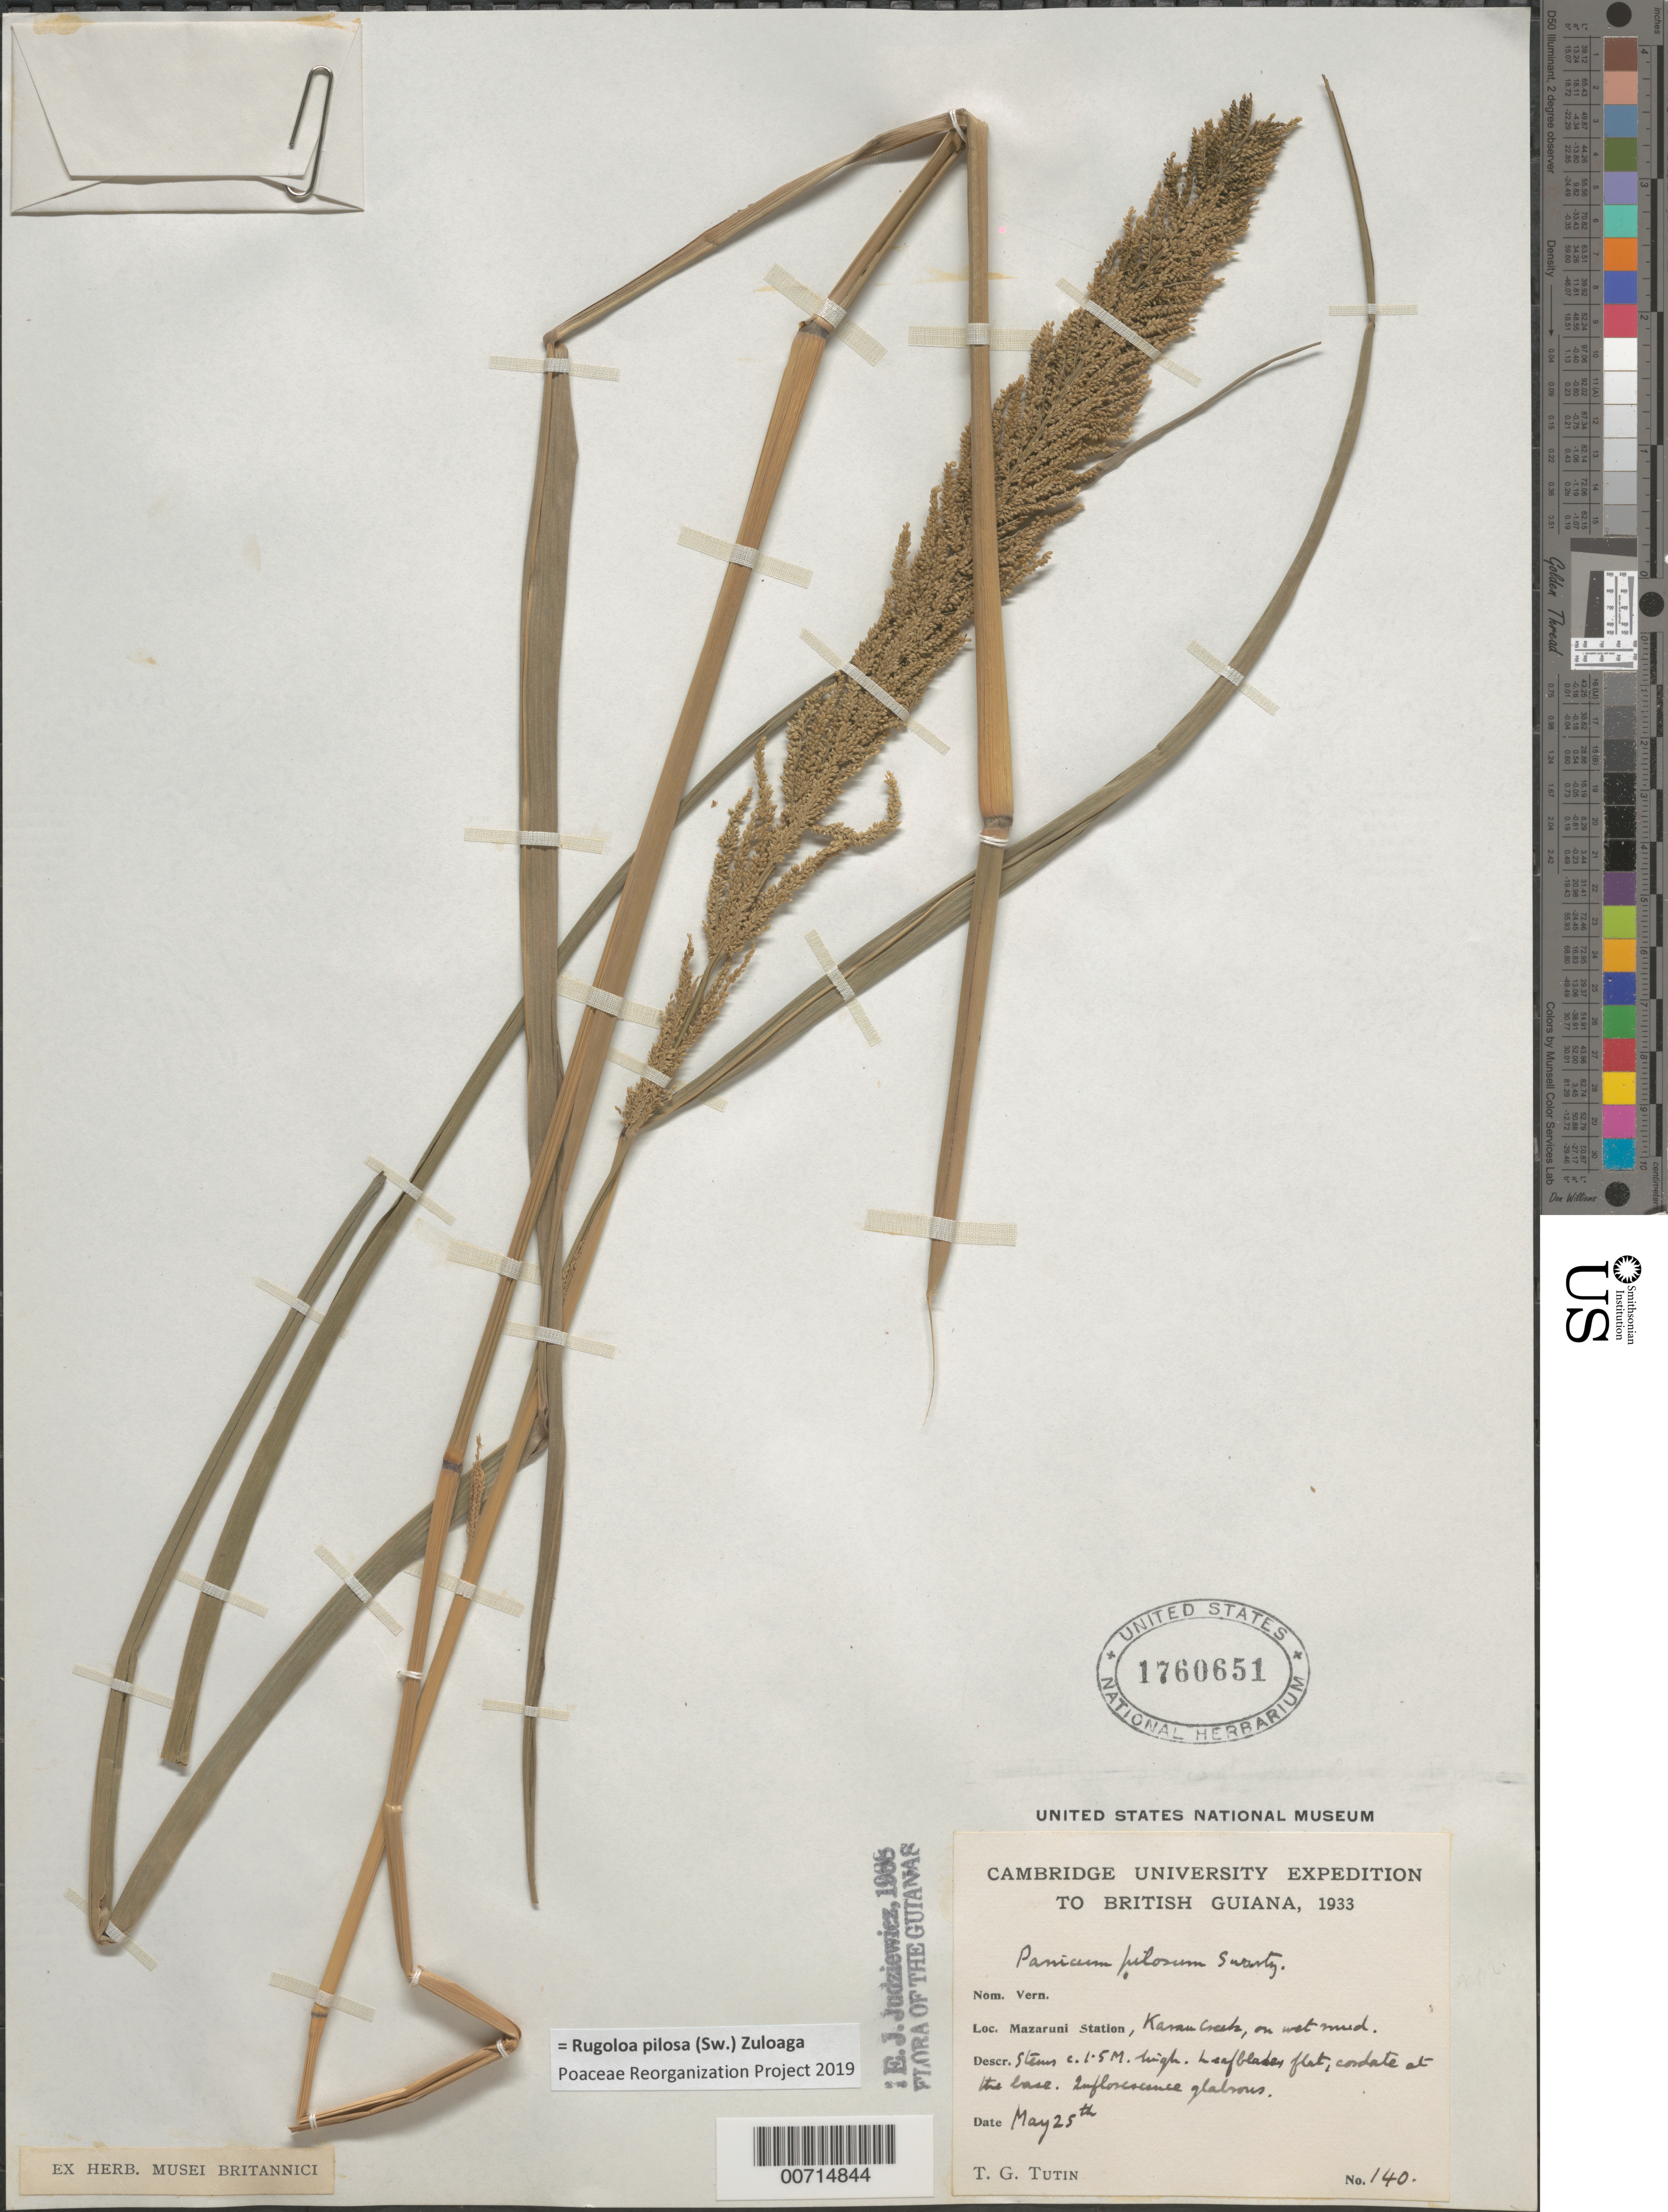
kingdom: Plantae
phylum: Tracheophyta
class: Liliopsida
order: Poales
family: Poaceae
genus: Panicum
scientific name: Panicum pilosum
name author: Sw.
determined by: Judziewicz, E. J.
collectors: T. G. Tutin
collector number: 140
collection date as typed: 25-May-33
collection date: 1933-05-25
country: Guyana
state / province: Cuyuni-Mazaruni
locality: Mazaruni Station, Karau Creek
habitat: On wet mud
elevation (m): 30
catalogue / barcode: US 1760651